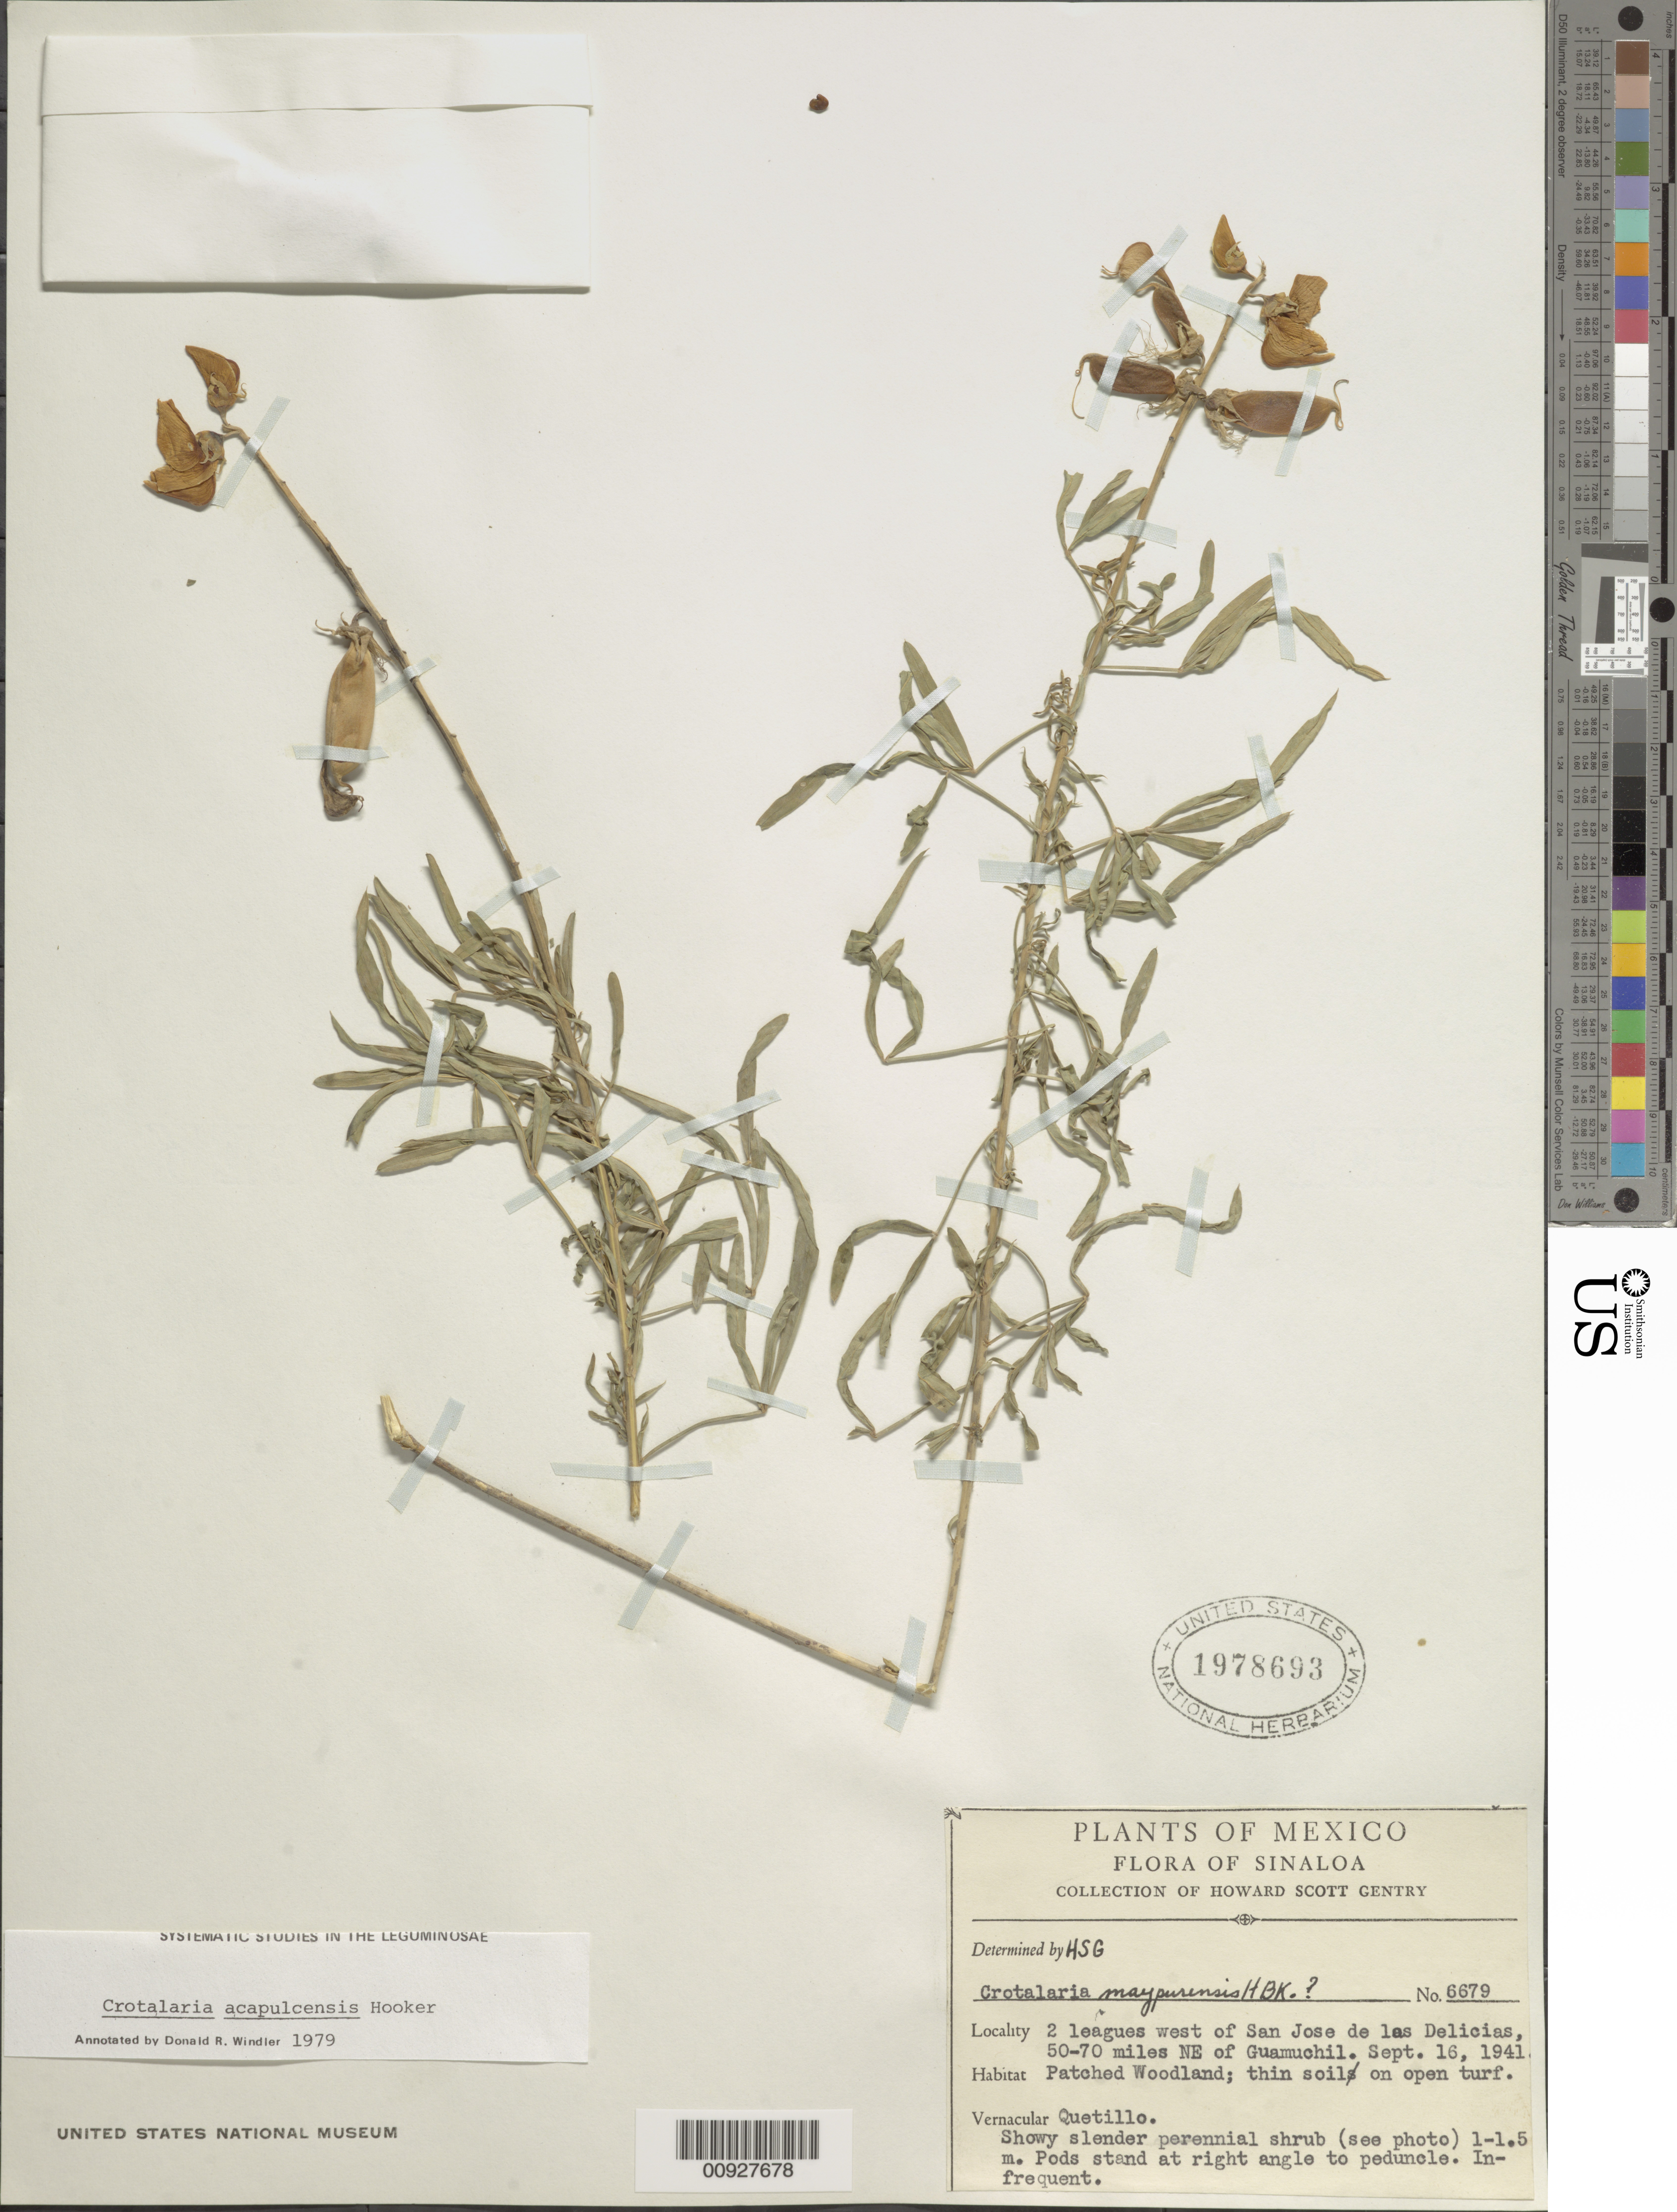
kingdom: Plantae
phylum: Tracheophyta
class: Magnoliopsida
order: Fabales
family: Fabaceae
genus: Crotalaria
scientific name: Crotalaria acapulcensis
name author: Hook. & Arn.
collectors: H. S. Gentry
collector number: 6679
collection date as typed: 16 Sep 1941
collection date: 1941-09-16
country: Mexico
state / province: Sinaloa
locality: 2 leagues west of San José de las Delicias, 50-70 miles NE of Guamuchil.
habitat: Patched Woodland; thin soil on open turf.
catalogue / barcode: US 1978693